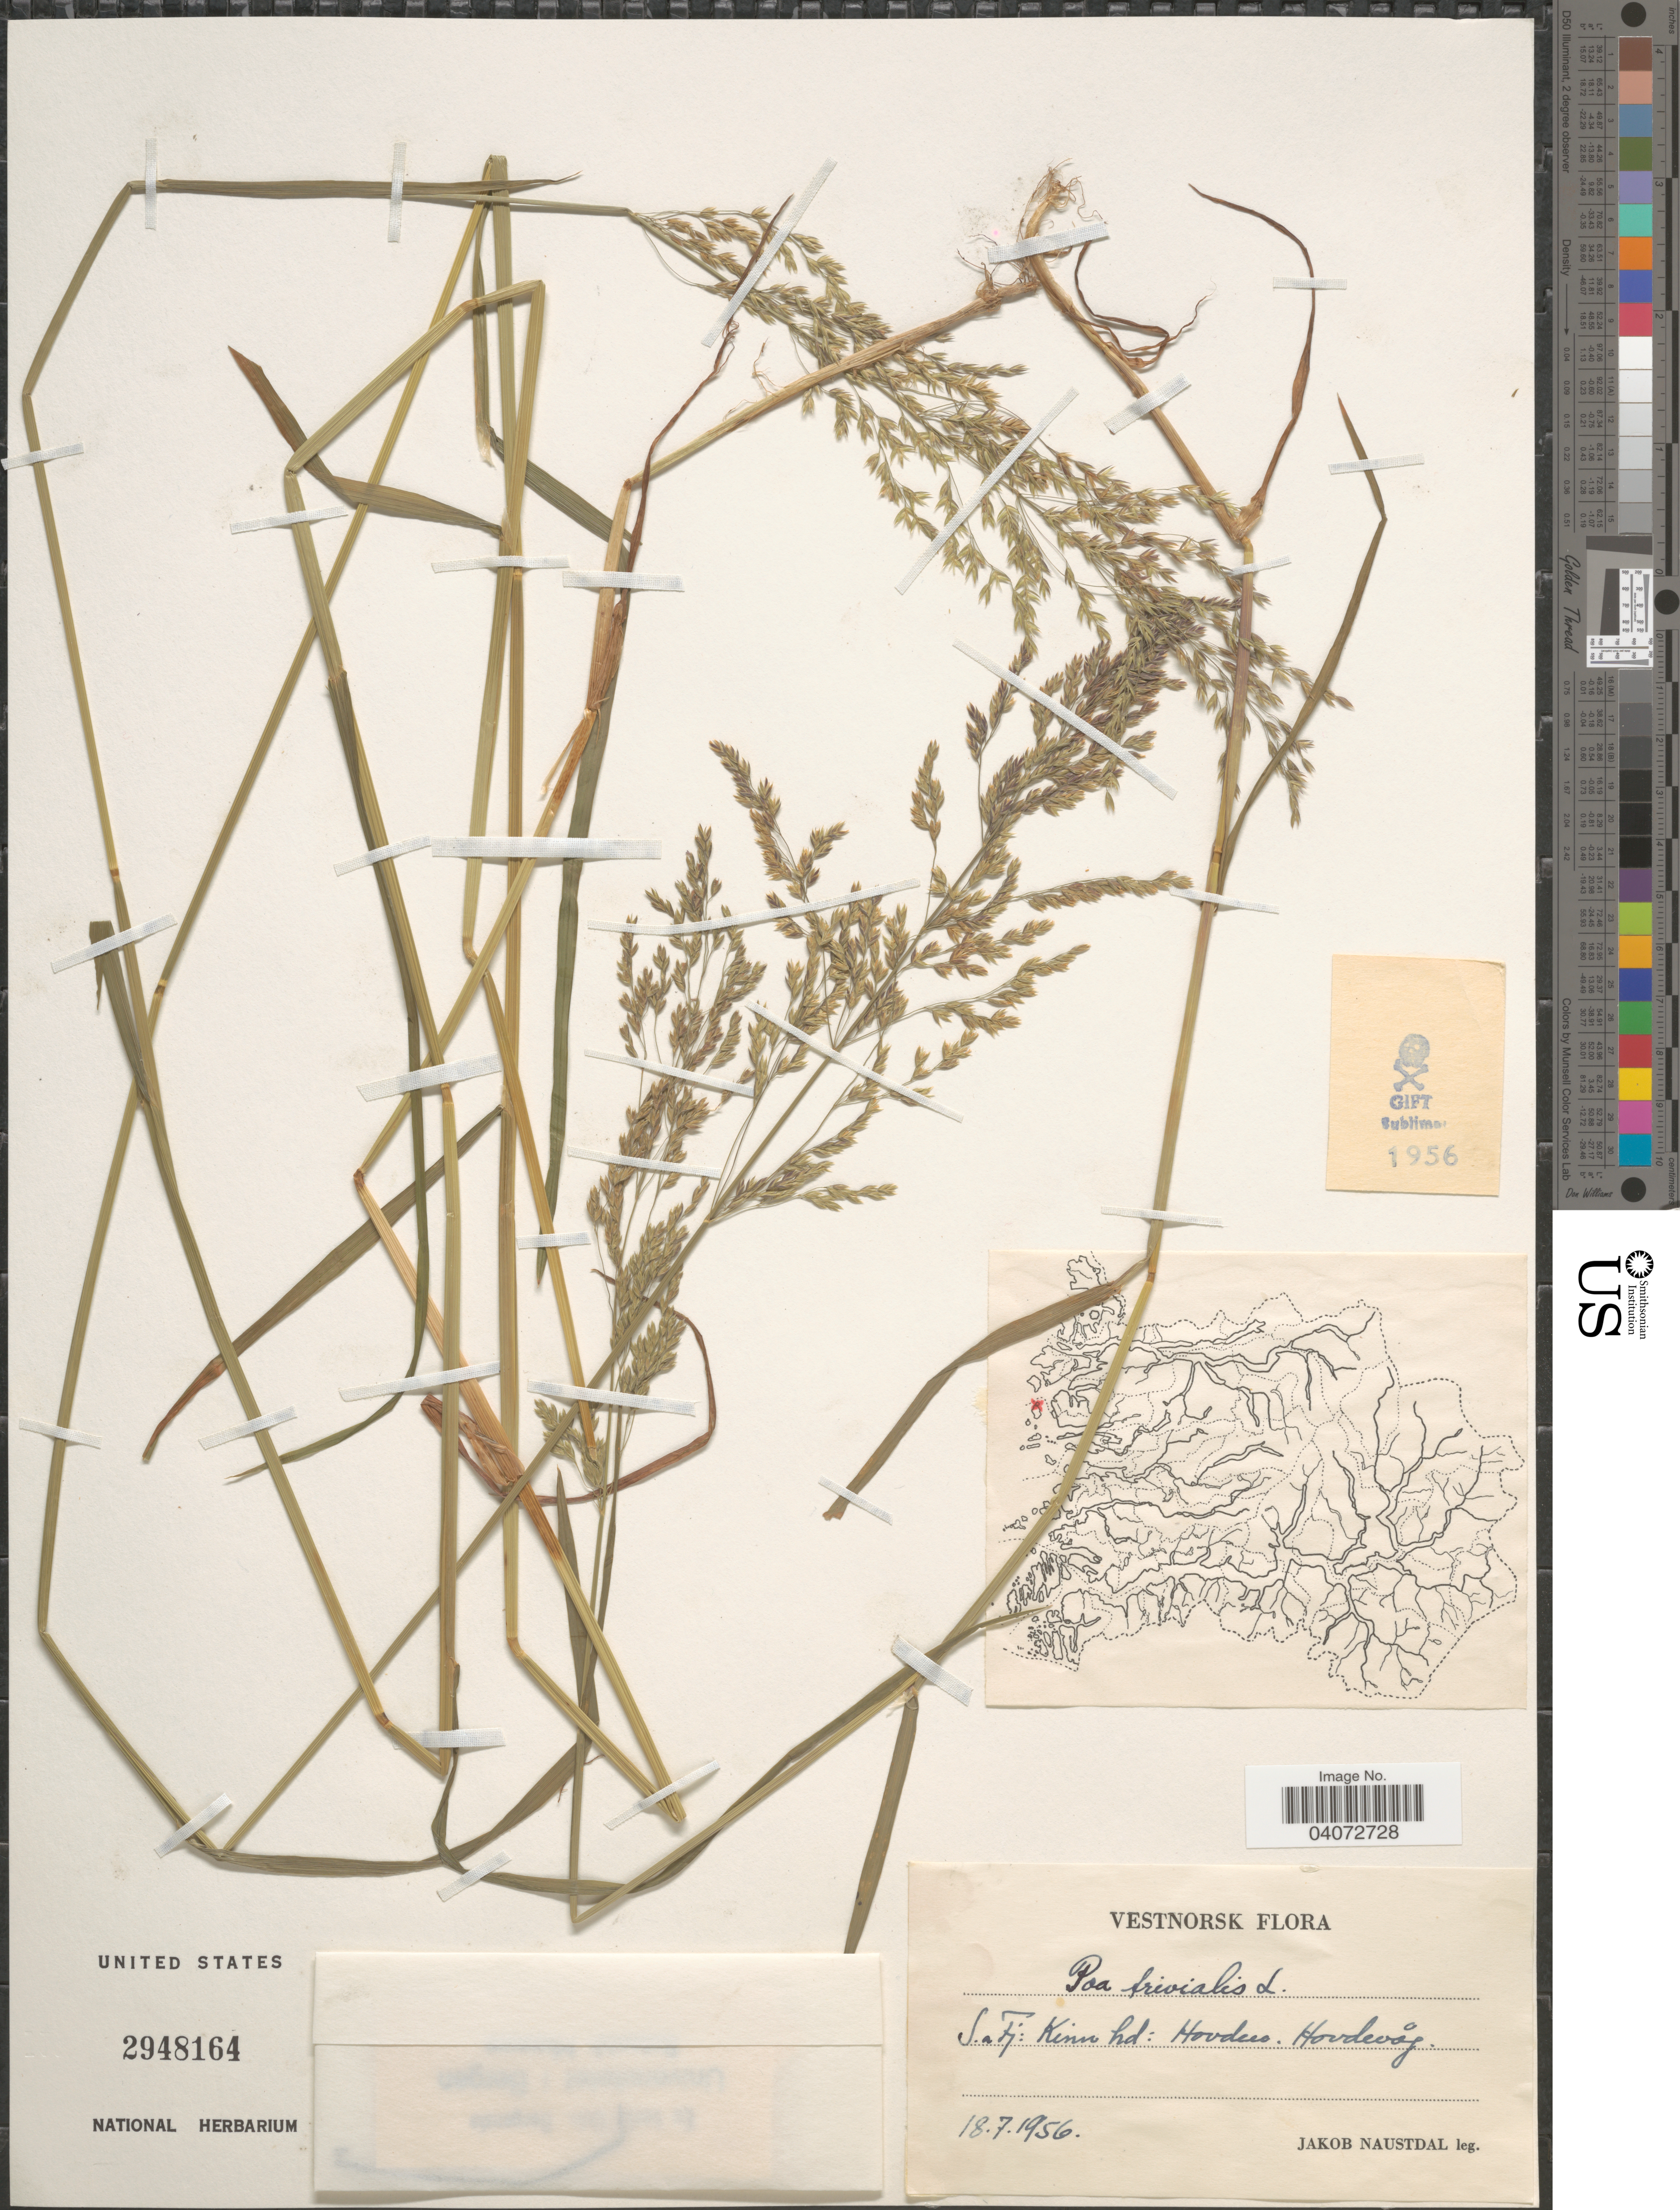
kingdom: Plantae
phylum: Tracheophyta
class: Liliopsida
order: Poales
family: Poaceae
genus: Poa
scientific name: Poa trivialis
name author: L.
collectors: J. Naustdal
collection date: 1956-07-18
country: Norway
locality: Vestnorsk. S. a Fj: Kinn hd: Hovden. Hovdevoj.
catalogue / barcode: US 2948164